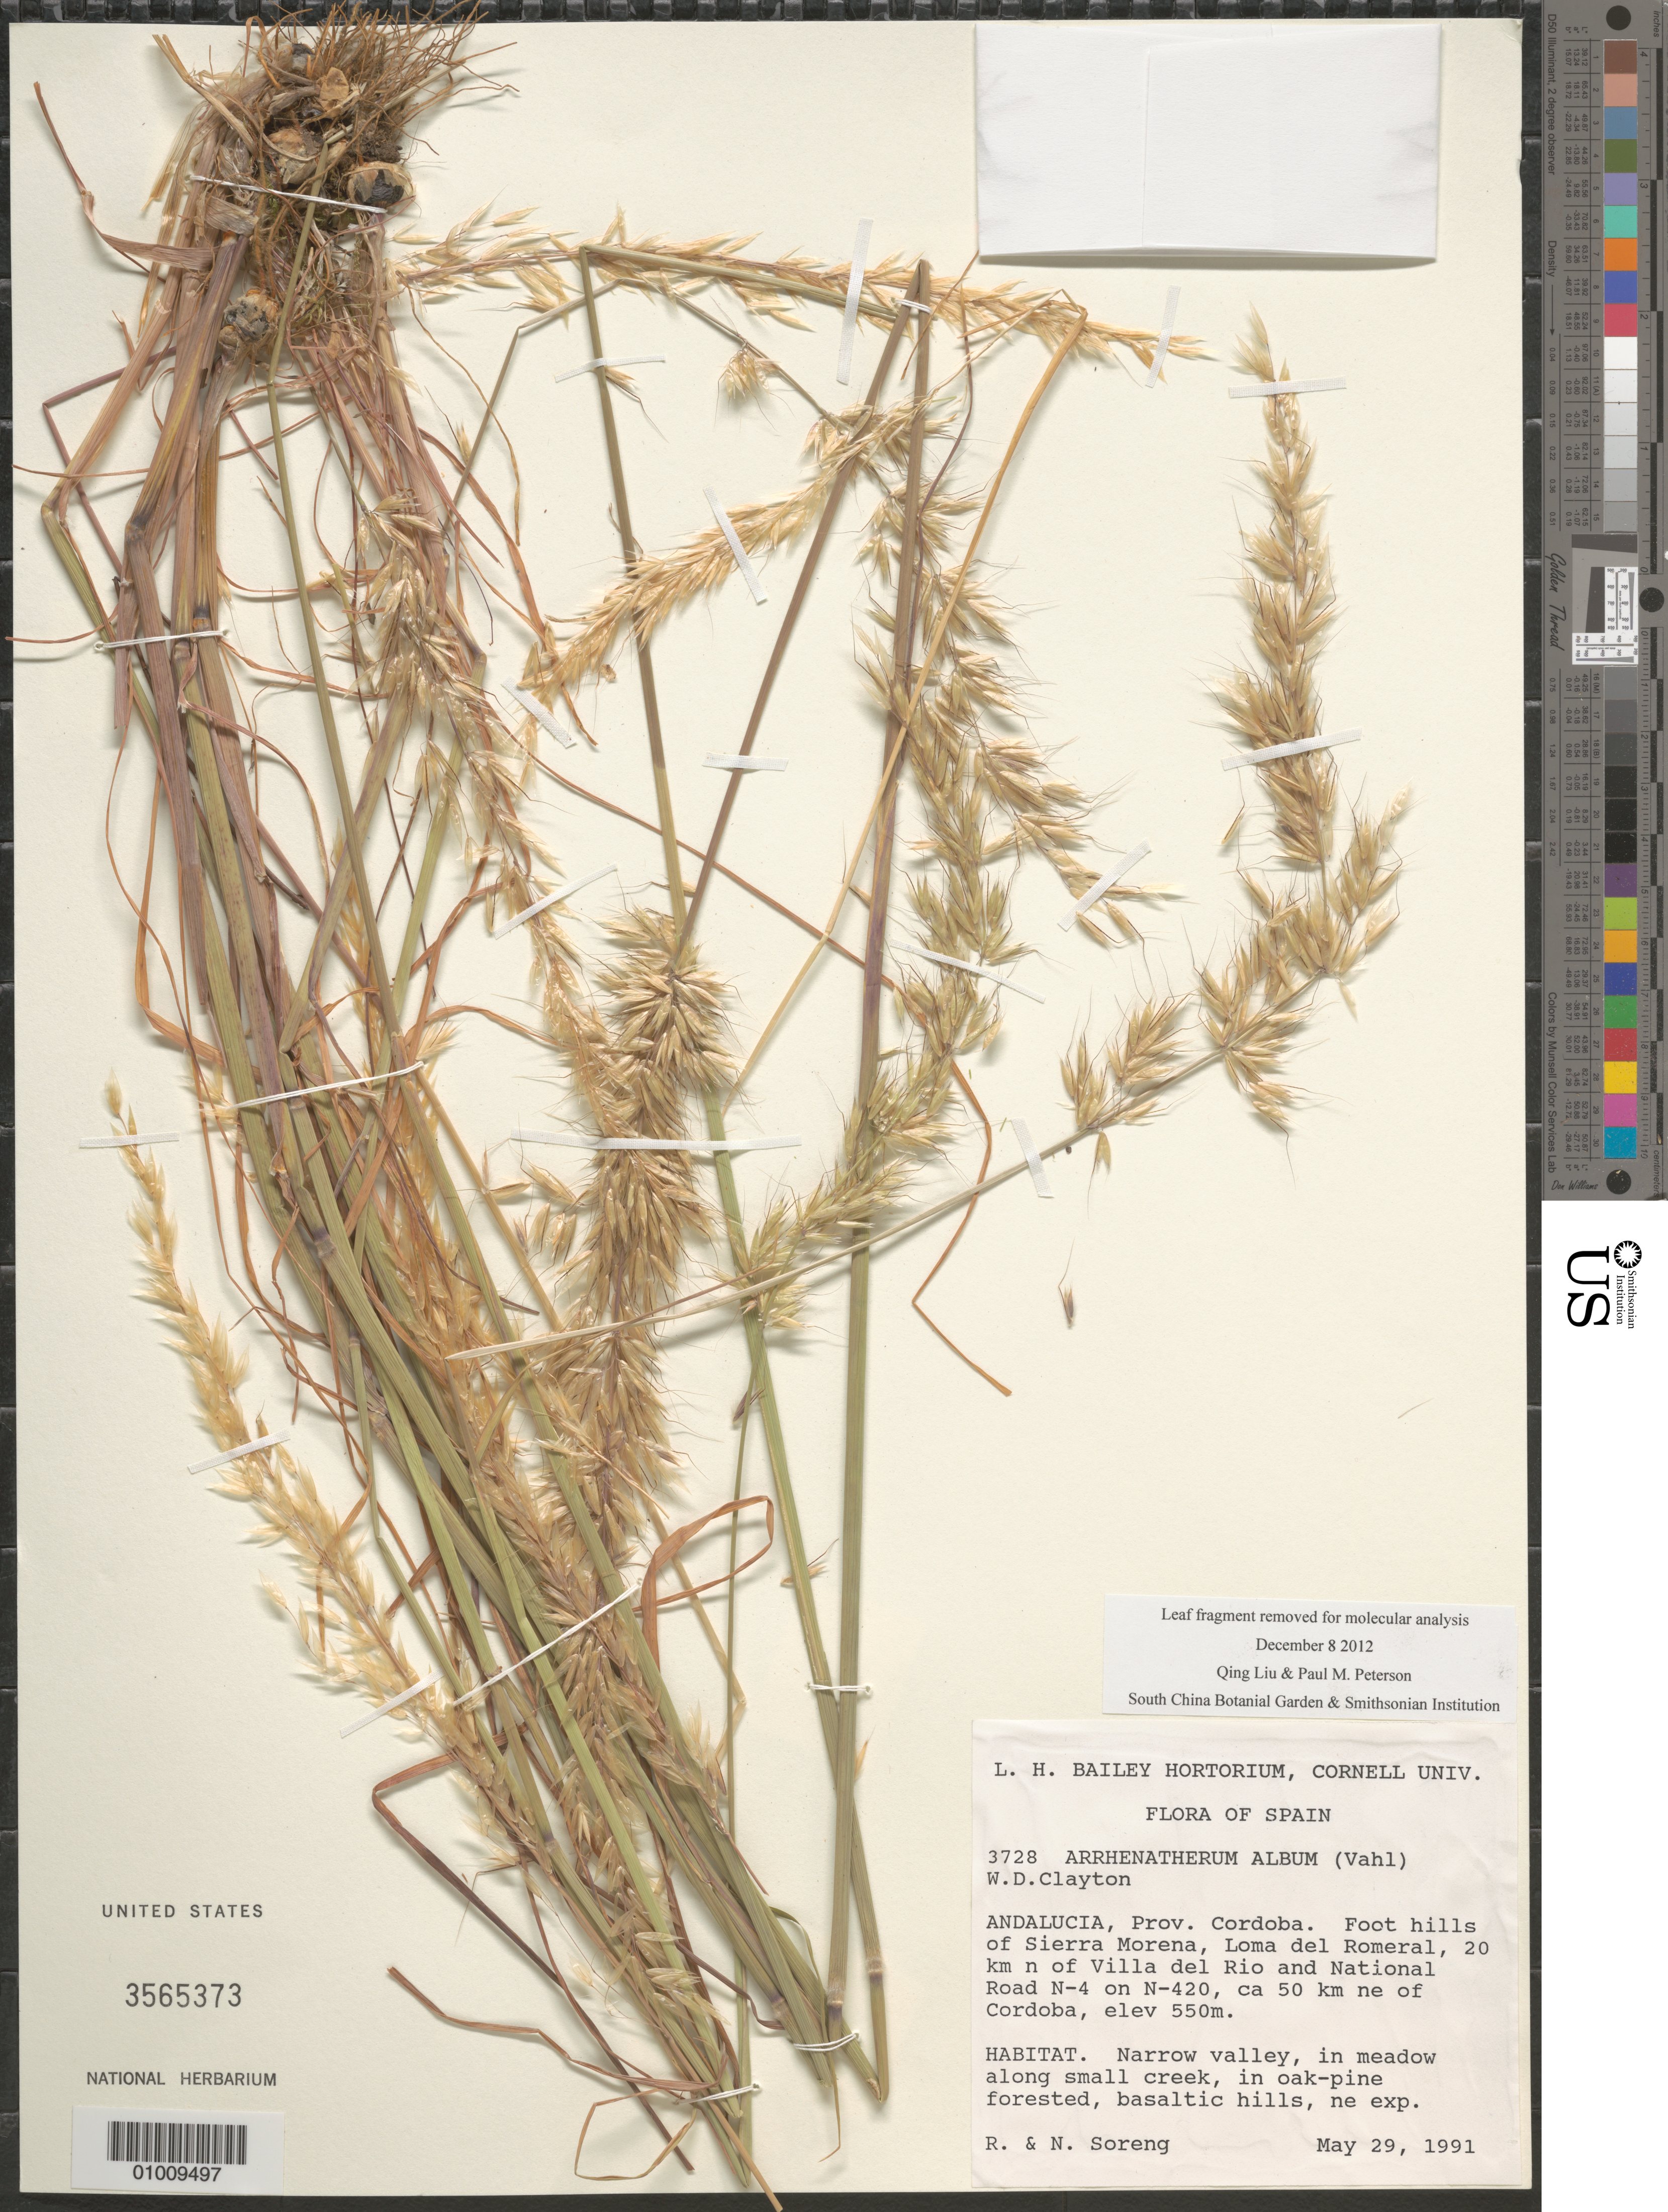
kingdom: Plantae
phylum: Tracheophyta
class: Liliopsida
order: Poales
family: Poaceae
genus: Arrhenatherum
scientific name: Arrhenatherum album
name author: (Vahl) Clayton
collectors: R. J. Soreng & N. L. Soreng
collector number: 3728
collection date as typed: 29 May 1991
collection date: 1991-05-29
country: Spain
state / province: Andalucia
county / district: Cordoba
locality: Foot hills of Sierra Morena, Loma del Romeral, 20 km N of Villa del Rio and National Road N-4 on N-420, ca 50 km NE of Cordoba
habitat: Narrow valley, in meadow along small creek, in oak-pine forested, basaltic hills, ne exp.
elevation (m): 550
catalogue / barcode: US 3565373